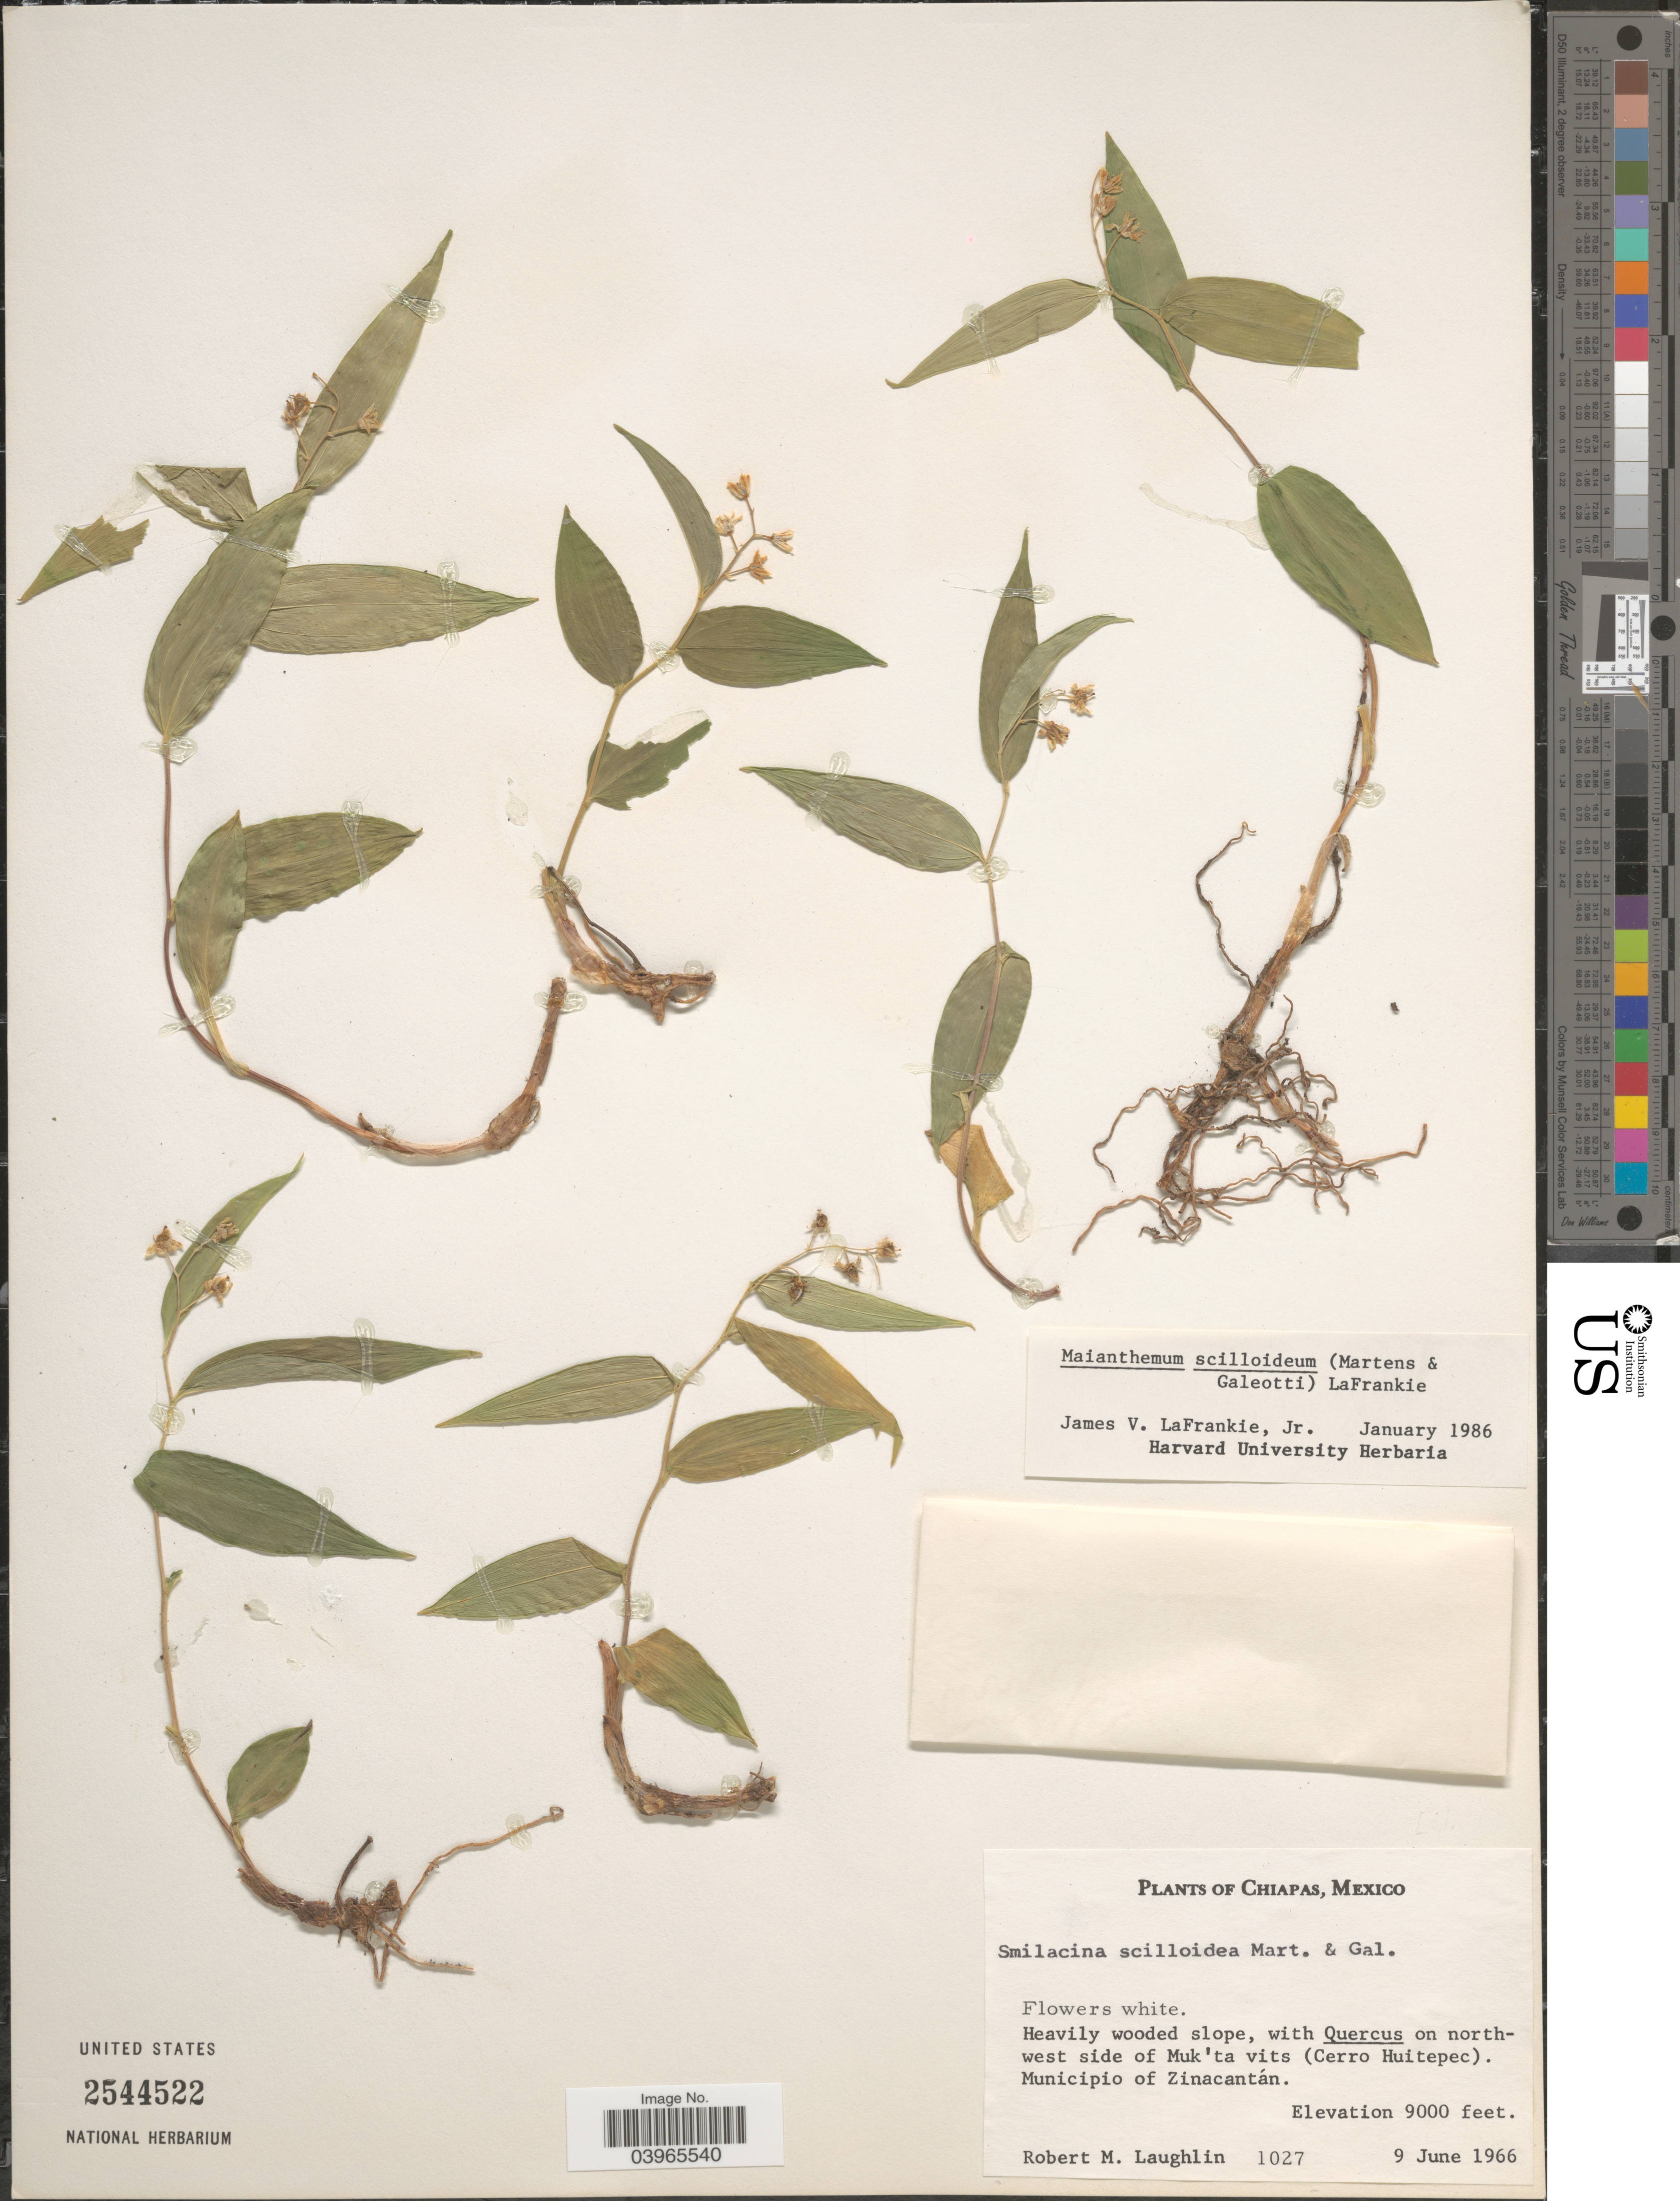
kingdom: Plantae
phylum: Tracheophyta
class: Liliopsida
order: Asparagales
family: Asparagaceae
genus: Maianthemum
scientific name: Maianthemum scilloideum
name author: (M. Martens & Galeotti) LaFrankie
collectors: R. M. Laughlin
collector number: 1027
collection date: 1966-06-09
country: Mexico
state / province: Chiapas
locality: On north-west side of Muk'ta vits (Cerro Huitepec). Municipio of Zinacantán.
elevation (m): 2743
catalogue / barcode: US 2544522